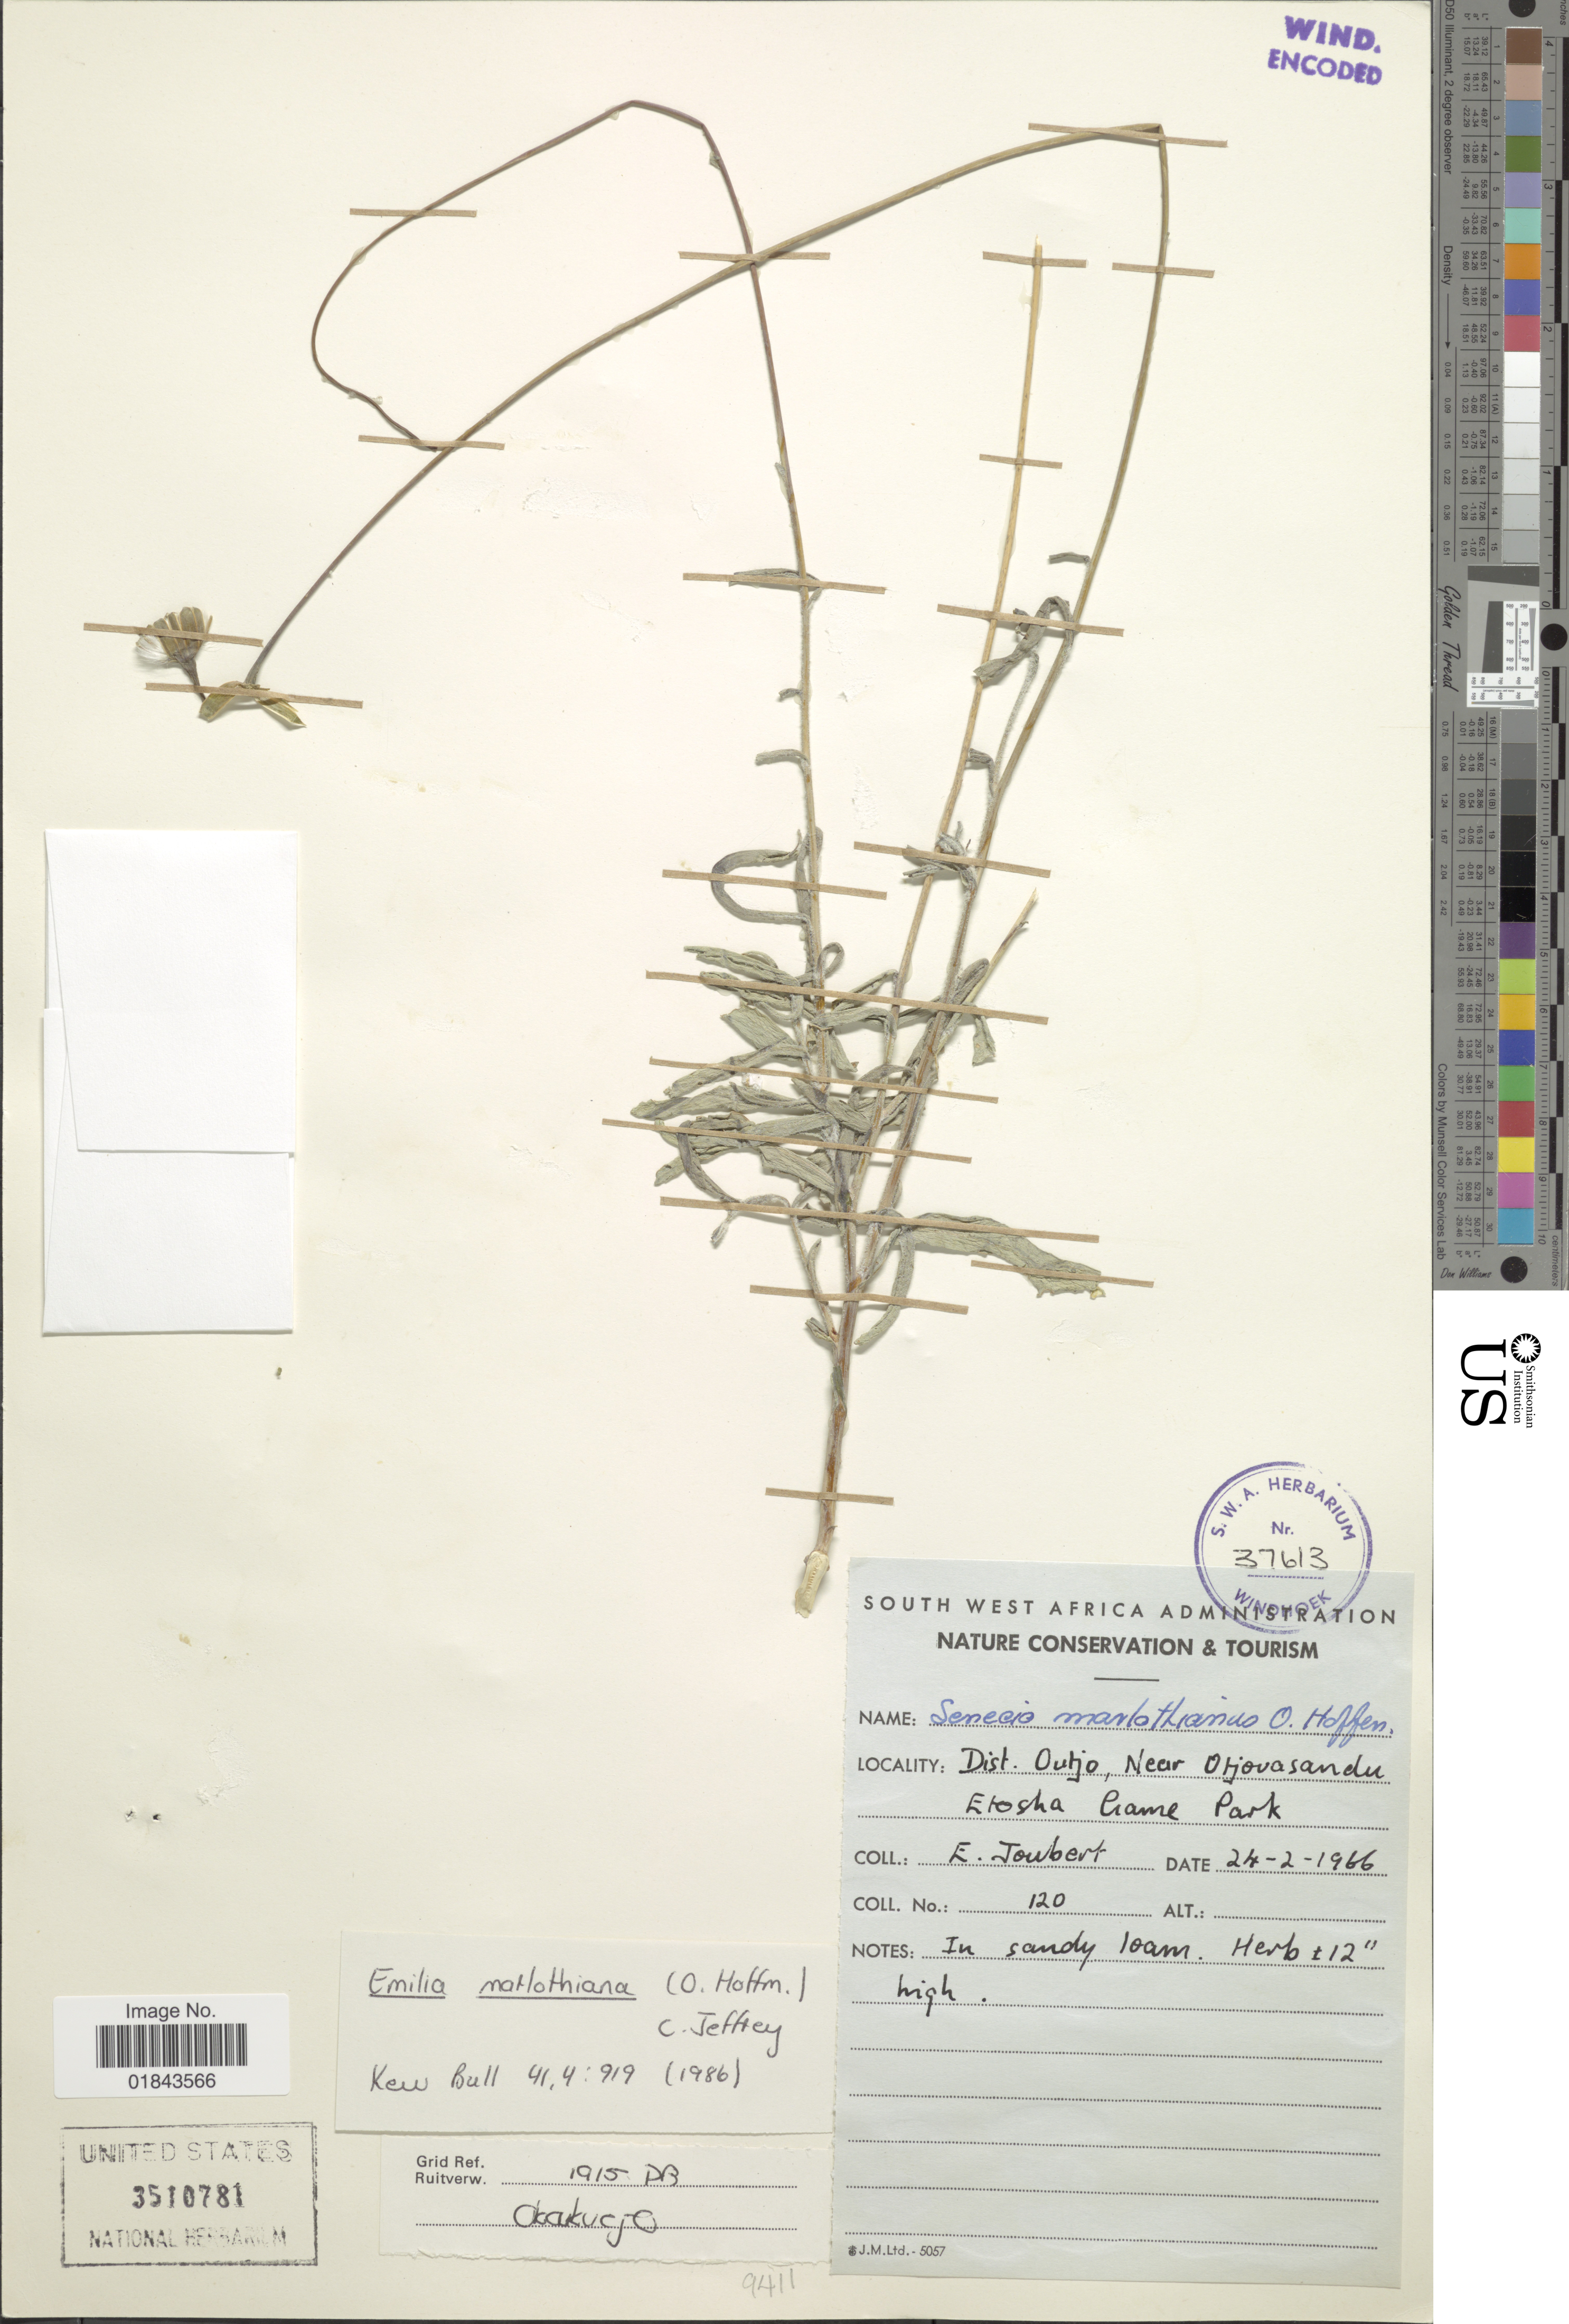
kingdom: Plantae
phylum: Tracheophyta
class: Magnoliopsida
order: Asterales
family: Asteraceae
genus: Emilia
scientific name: Emilia marlothiana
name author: (O. Hoffm.) C. Jeffrey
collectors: E. Joubert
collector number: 120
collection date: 1966-02-24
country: Namibia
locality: Dist. Outjo, Near Otjova Sandu, Etosha Crane Park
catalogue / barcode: US 3510781